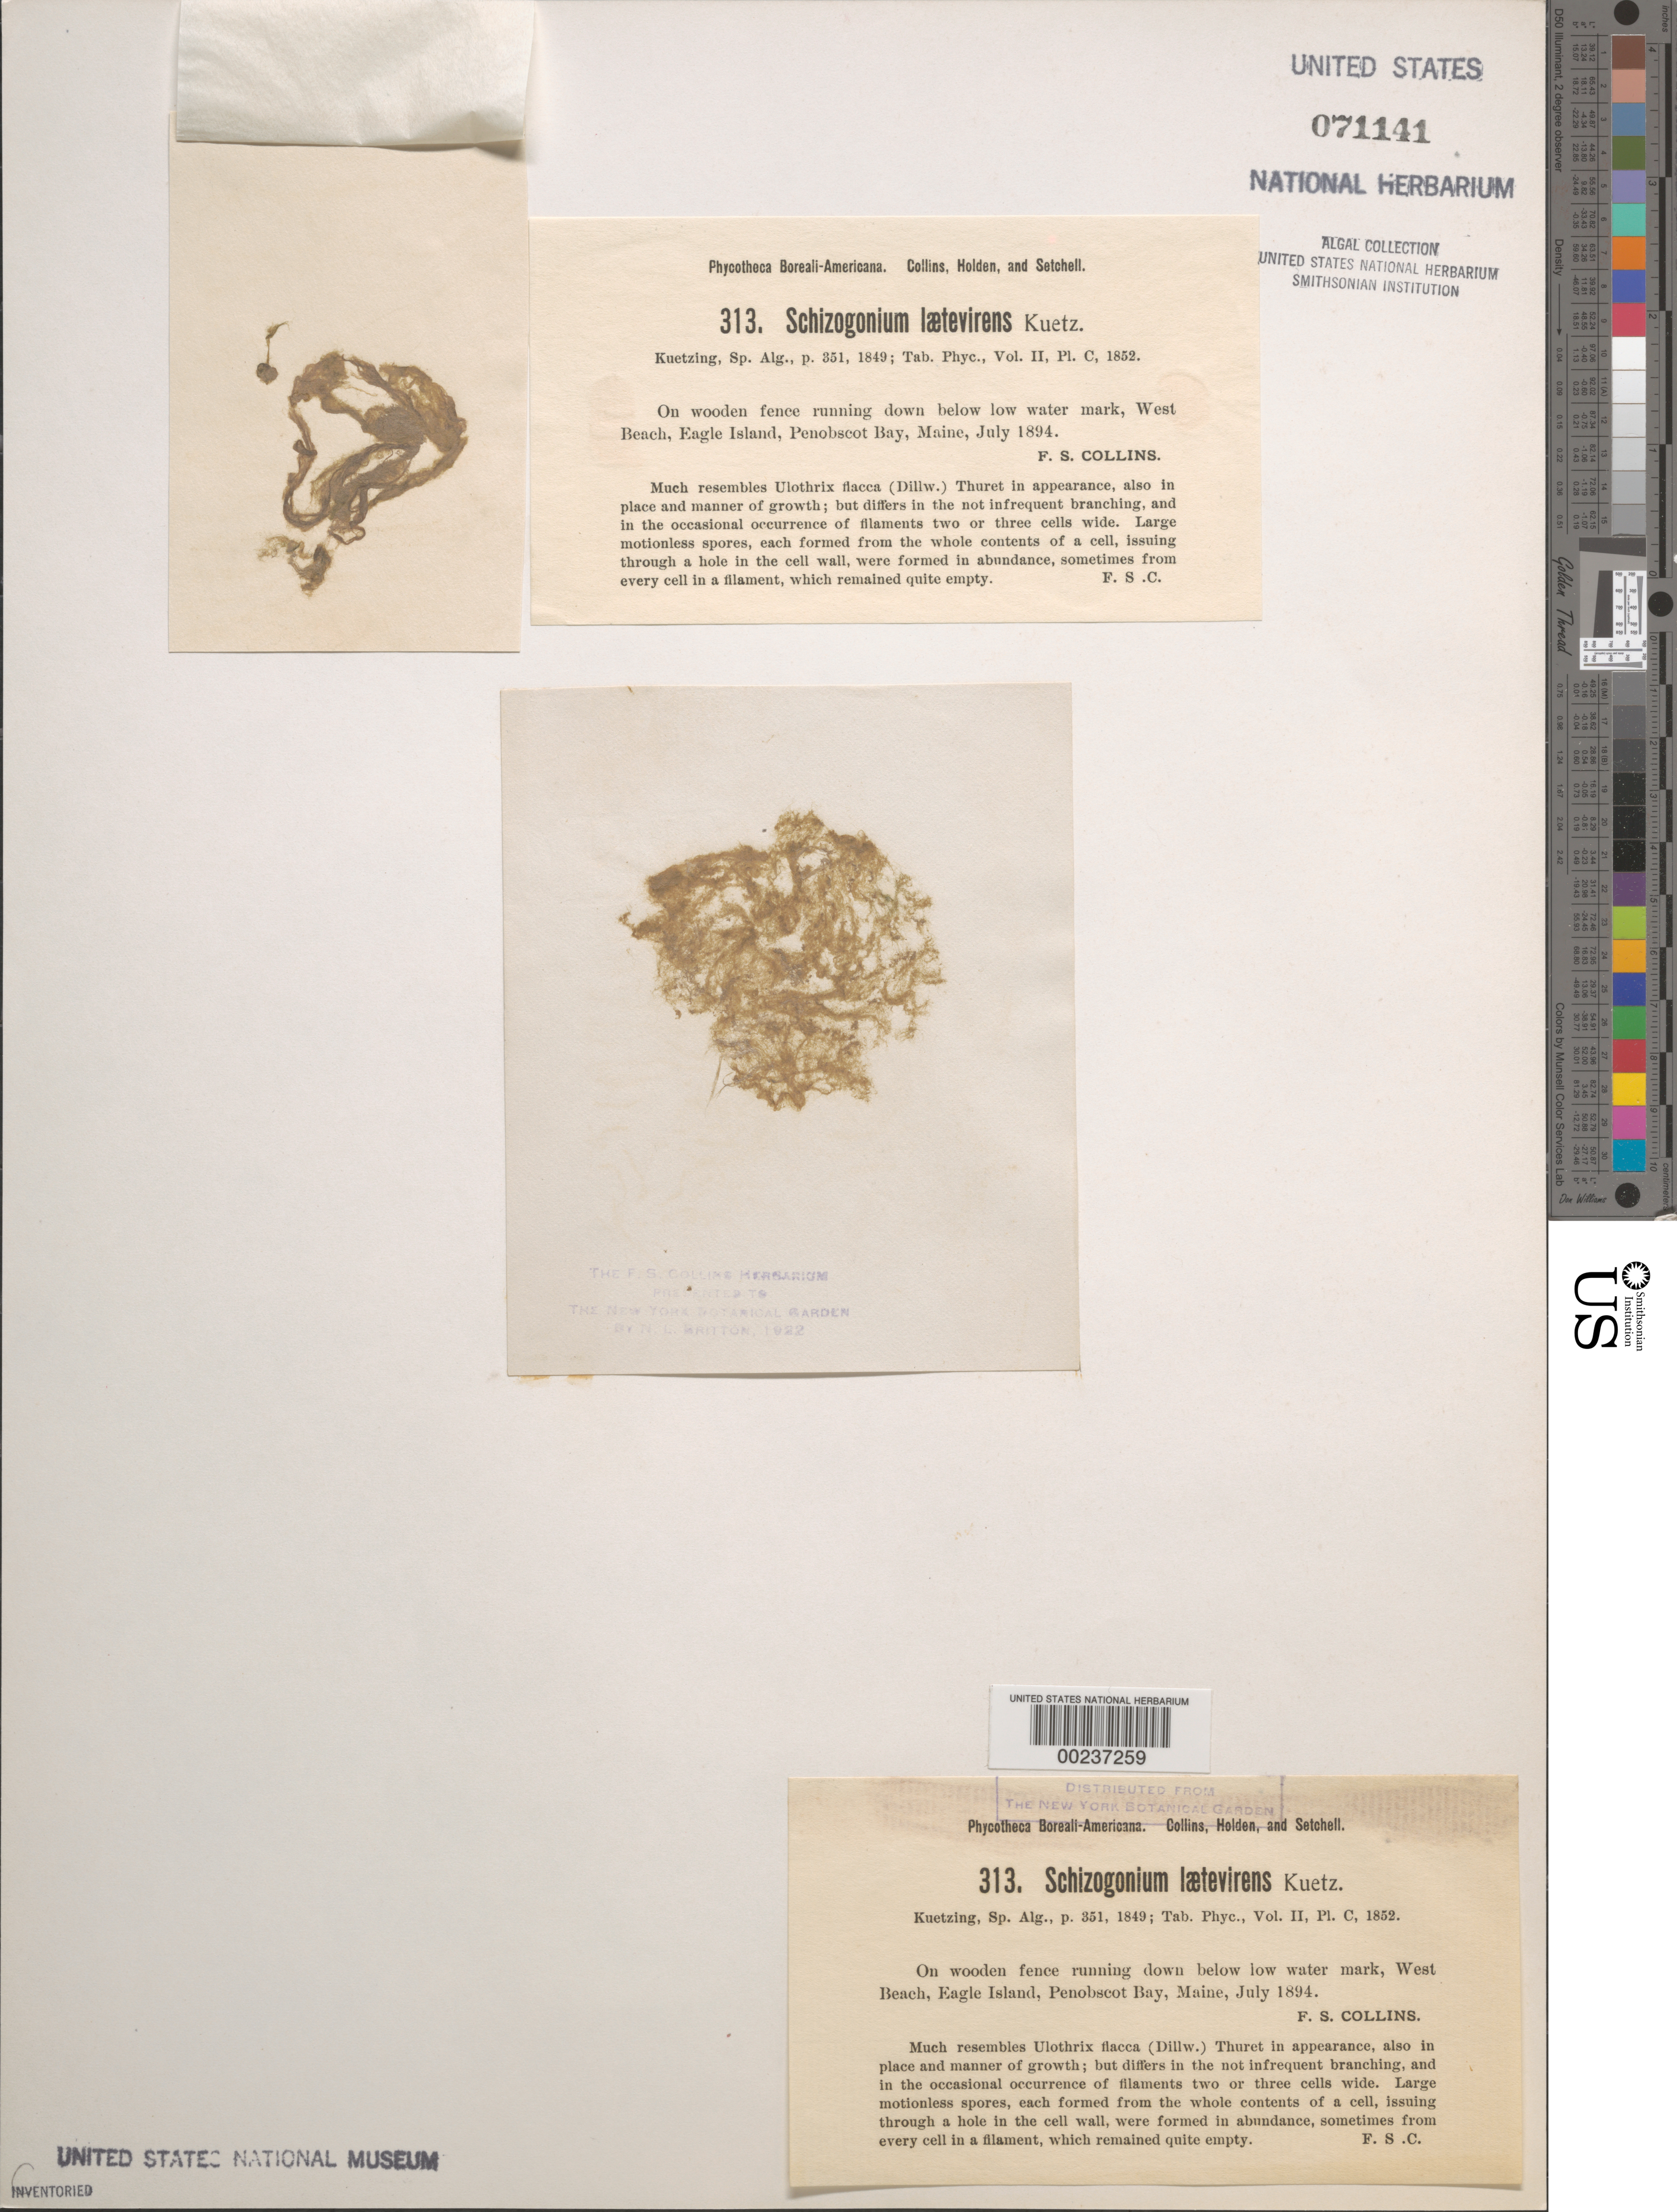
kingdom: Plantae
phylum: Chlorophyta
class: Ulvophyceae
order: Ulotrichales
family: Ulotrichaceae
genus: Ulothrix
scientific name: Ulothrix laetevirens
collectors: F. Collins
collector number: PB-A 313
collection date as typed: Jul 1894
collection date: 1894-07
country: United States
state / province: Maine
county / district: Knox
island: Eagle Island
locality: Penobscot Bay, west beach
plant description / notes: Collins, Holden & Setchell, Phycotheca Boreali-Americana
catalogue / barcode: US 71141